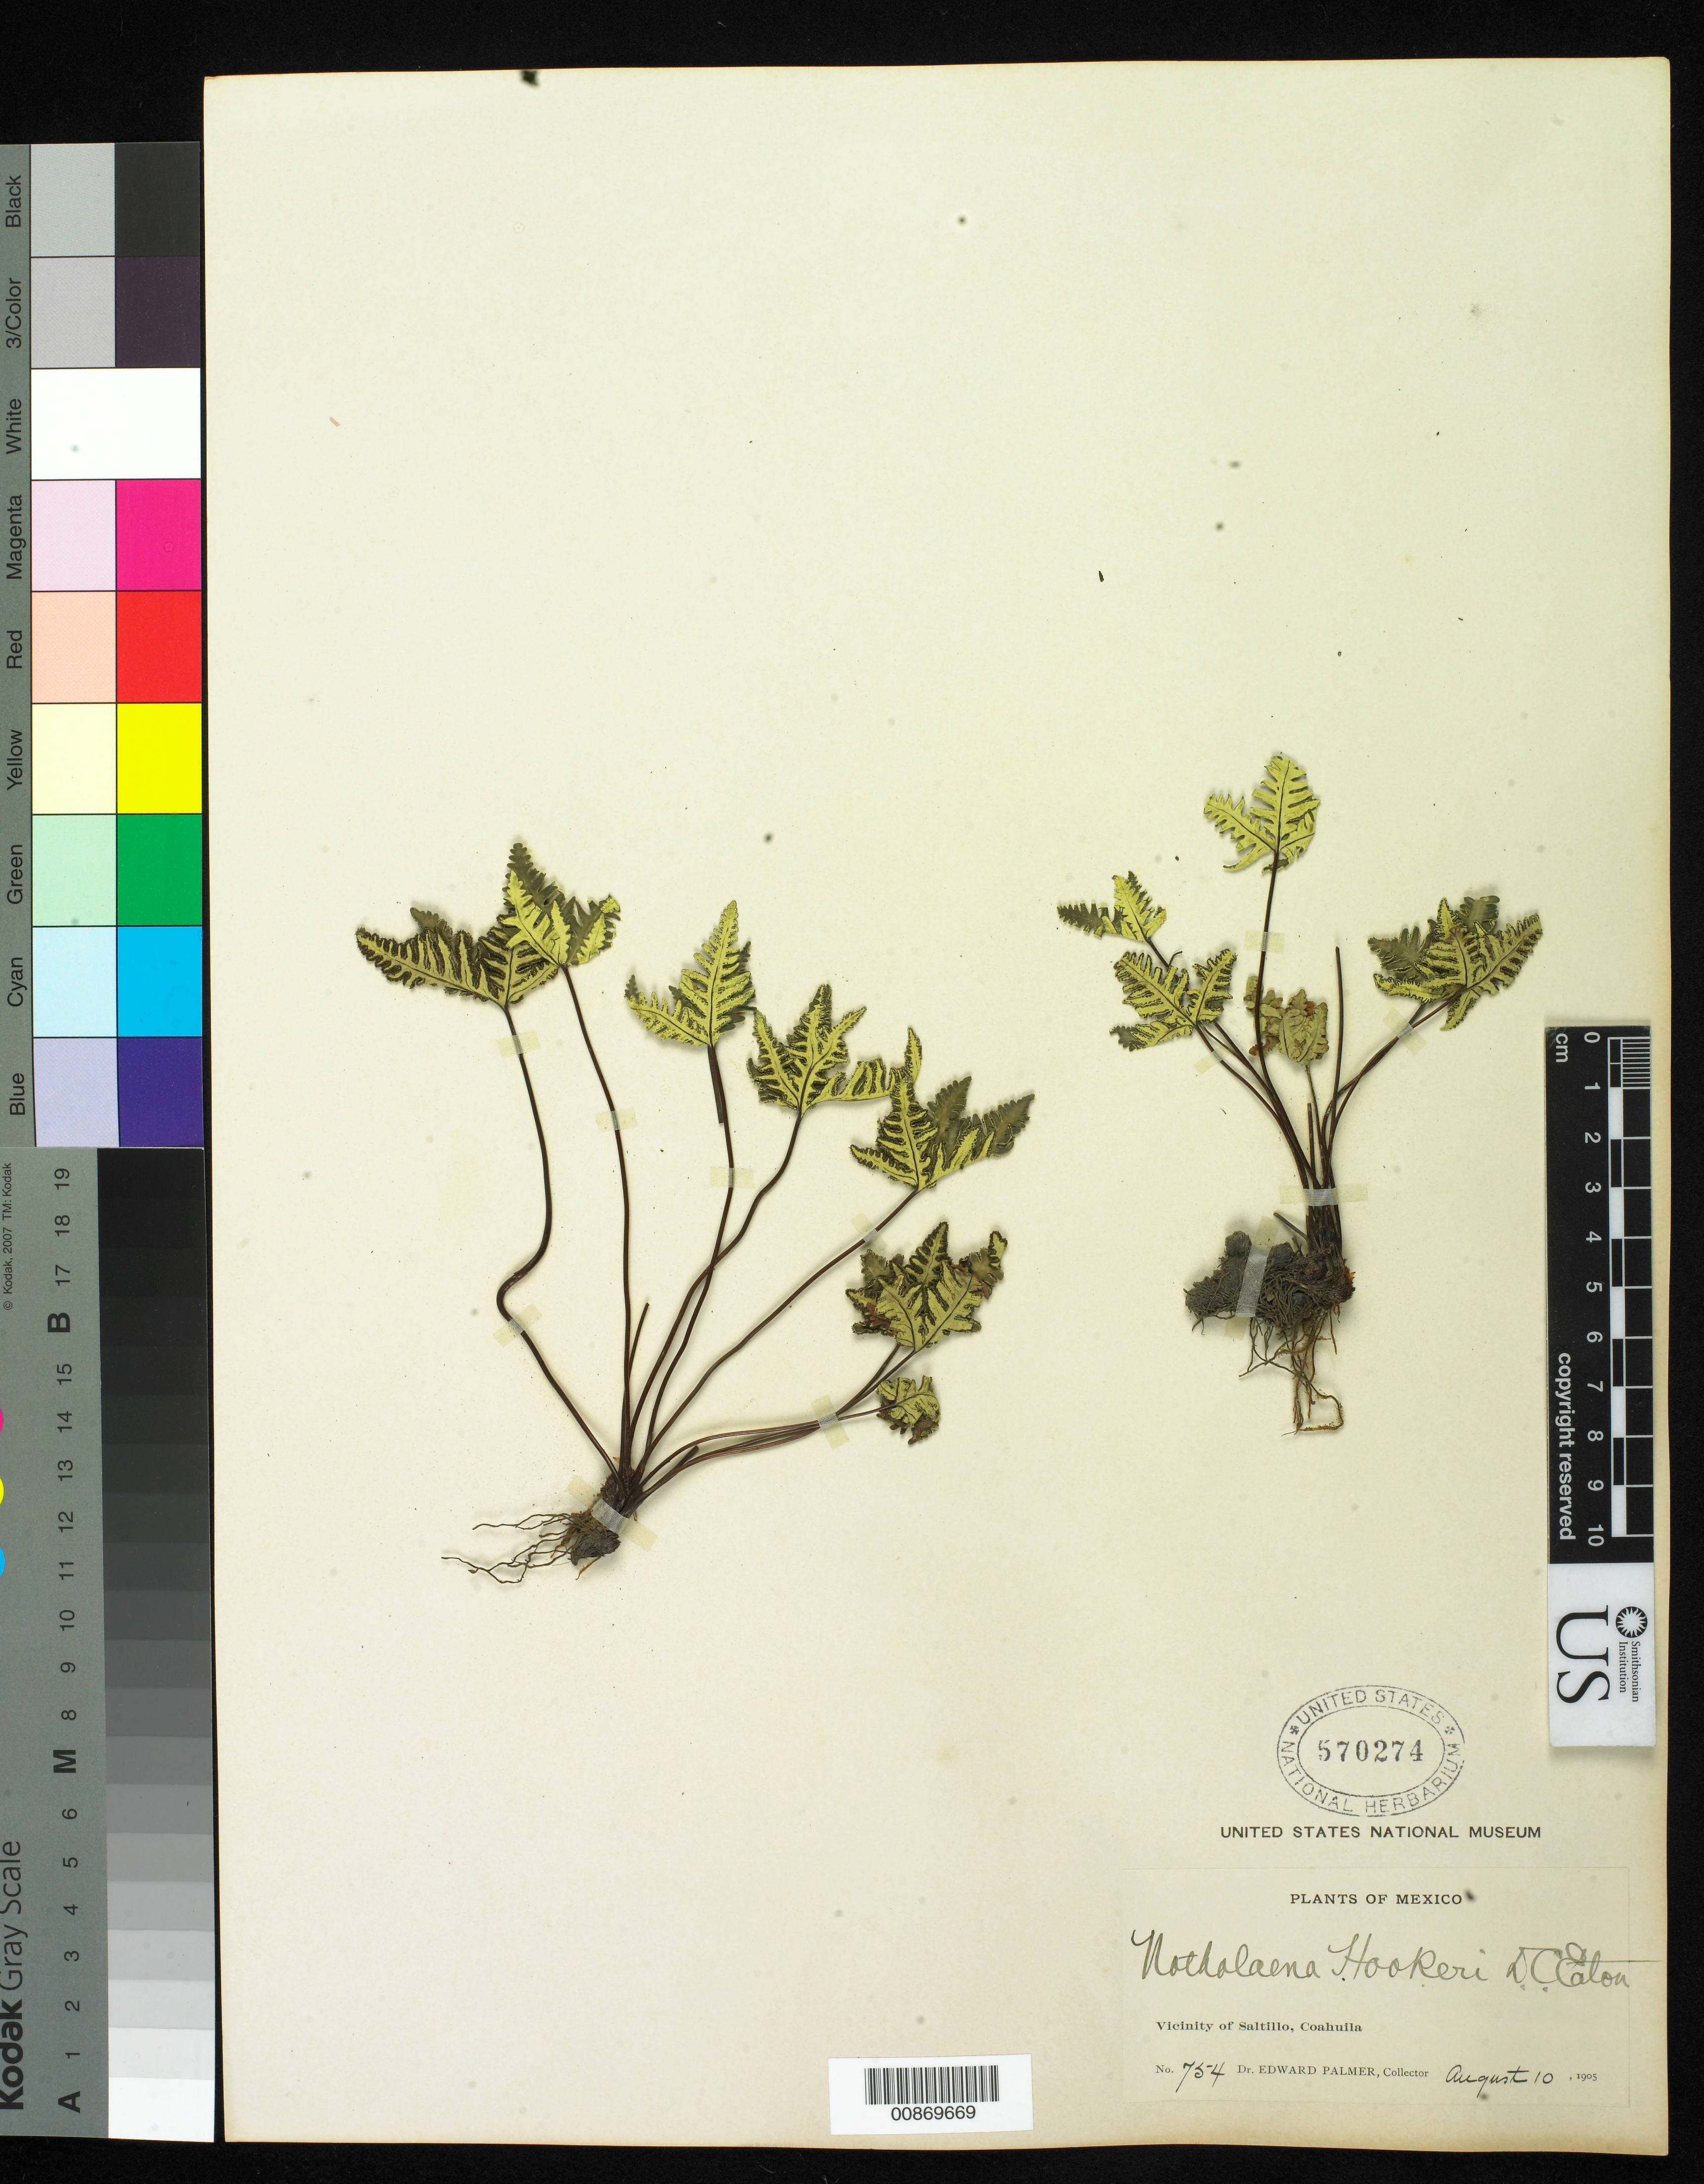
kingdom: Plantae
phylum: Tracheophyta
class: Polypodiopsida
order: Polypodiales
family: Pteridaceae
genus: Cheilanthes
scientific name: Cheilanthes hookeri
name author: Domin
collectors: E. Palmer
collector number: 754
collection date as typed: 10 Aug 1905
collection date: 1905-08-10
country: Mexico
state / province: Coahuila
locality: Vicinity of Saltillo, Coahuila.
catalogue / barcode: US 570274